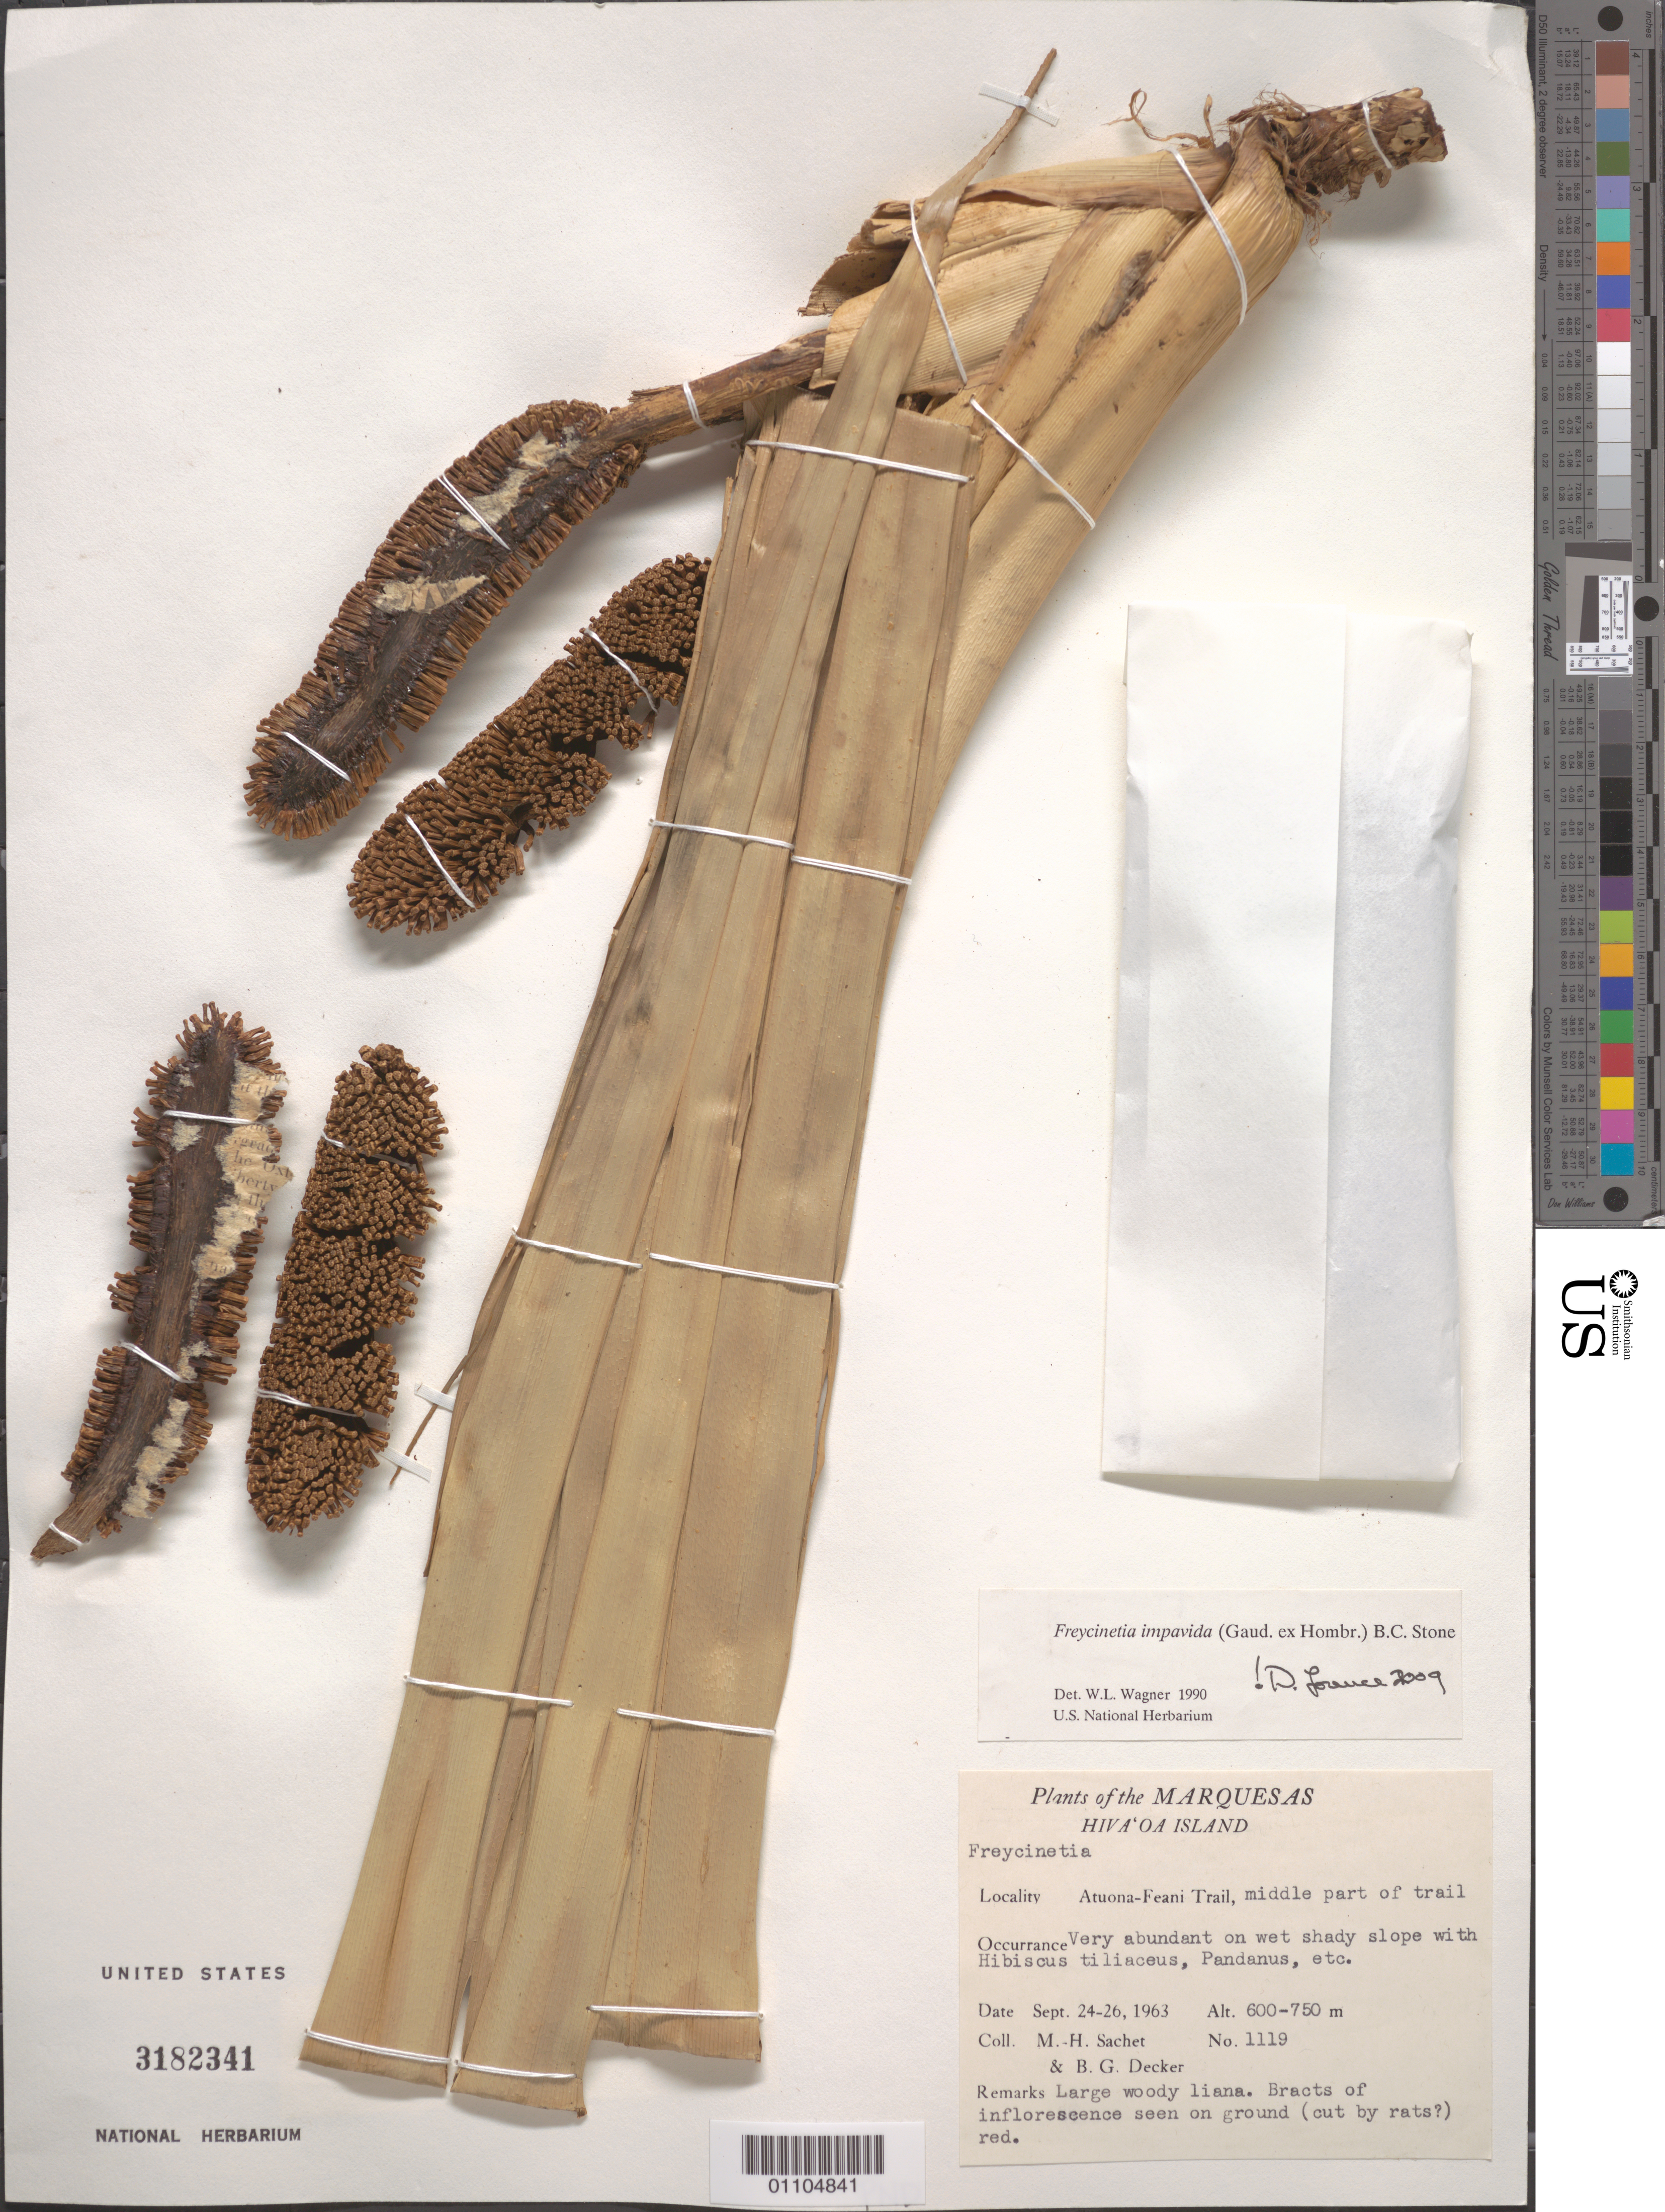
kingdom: Plantae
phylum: Tracheophyta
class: Liliopsida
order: Pandanales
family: Pandanaceae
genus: Freycinetia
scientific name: Freycinetia impavida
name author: (Hombr. & Jacquinot ex Decne.) B.C. Stone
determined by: Wagner, W. L., (BOT), Smithsonian Institution - National Museum of Natural History (UNITED STATES)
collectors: M.-H. Sachet & B. G. Decker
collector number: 1119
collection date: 1963-09-24/1963-09-26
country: French Polynesia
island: Hiva Oa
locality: Atuona-Feani Trail, middle part of trail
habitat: very abundant on wet shady slope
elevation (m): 600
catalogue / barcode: US 3182341